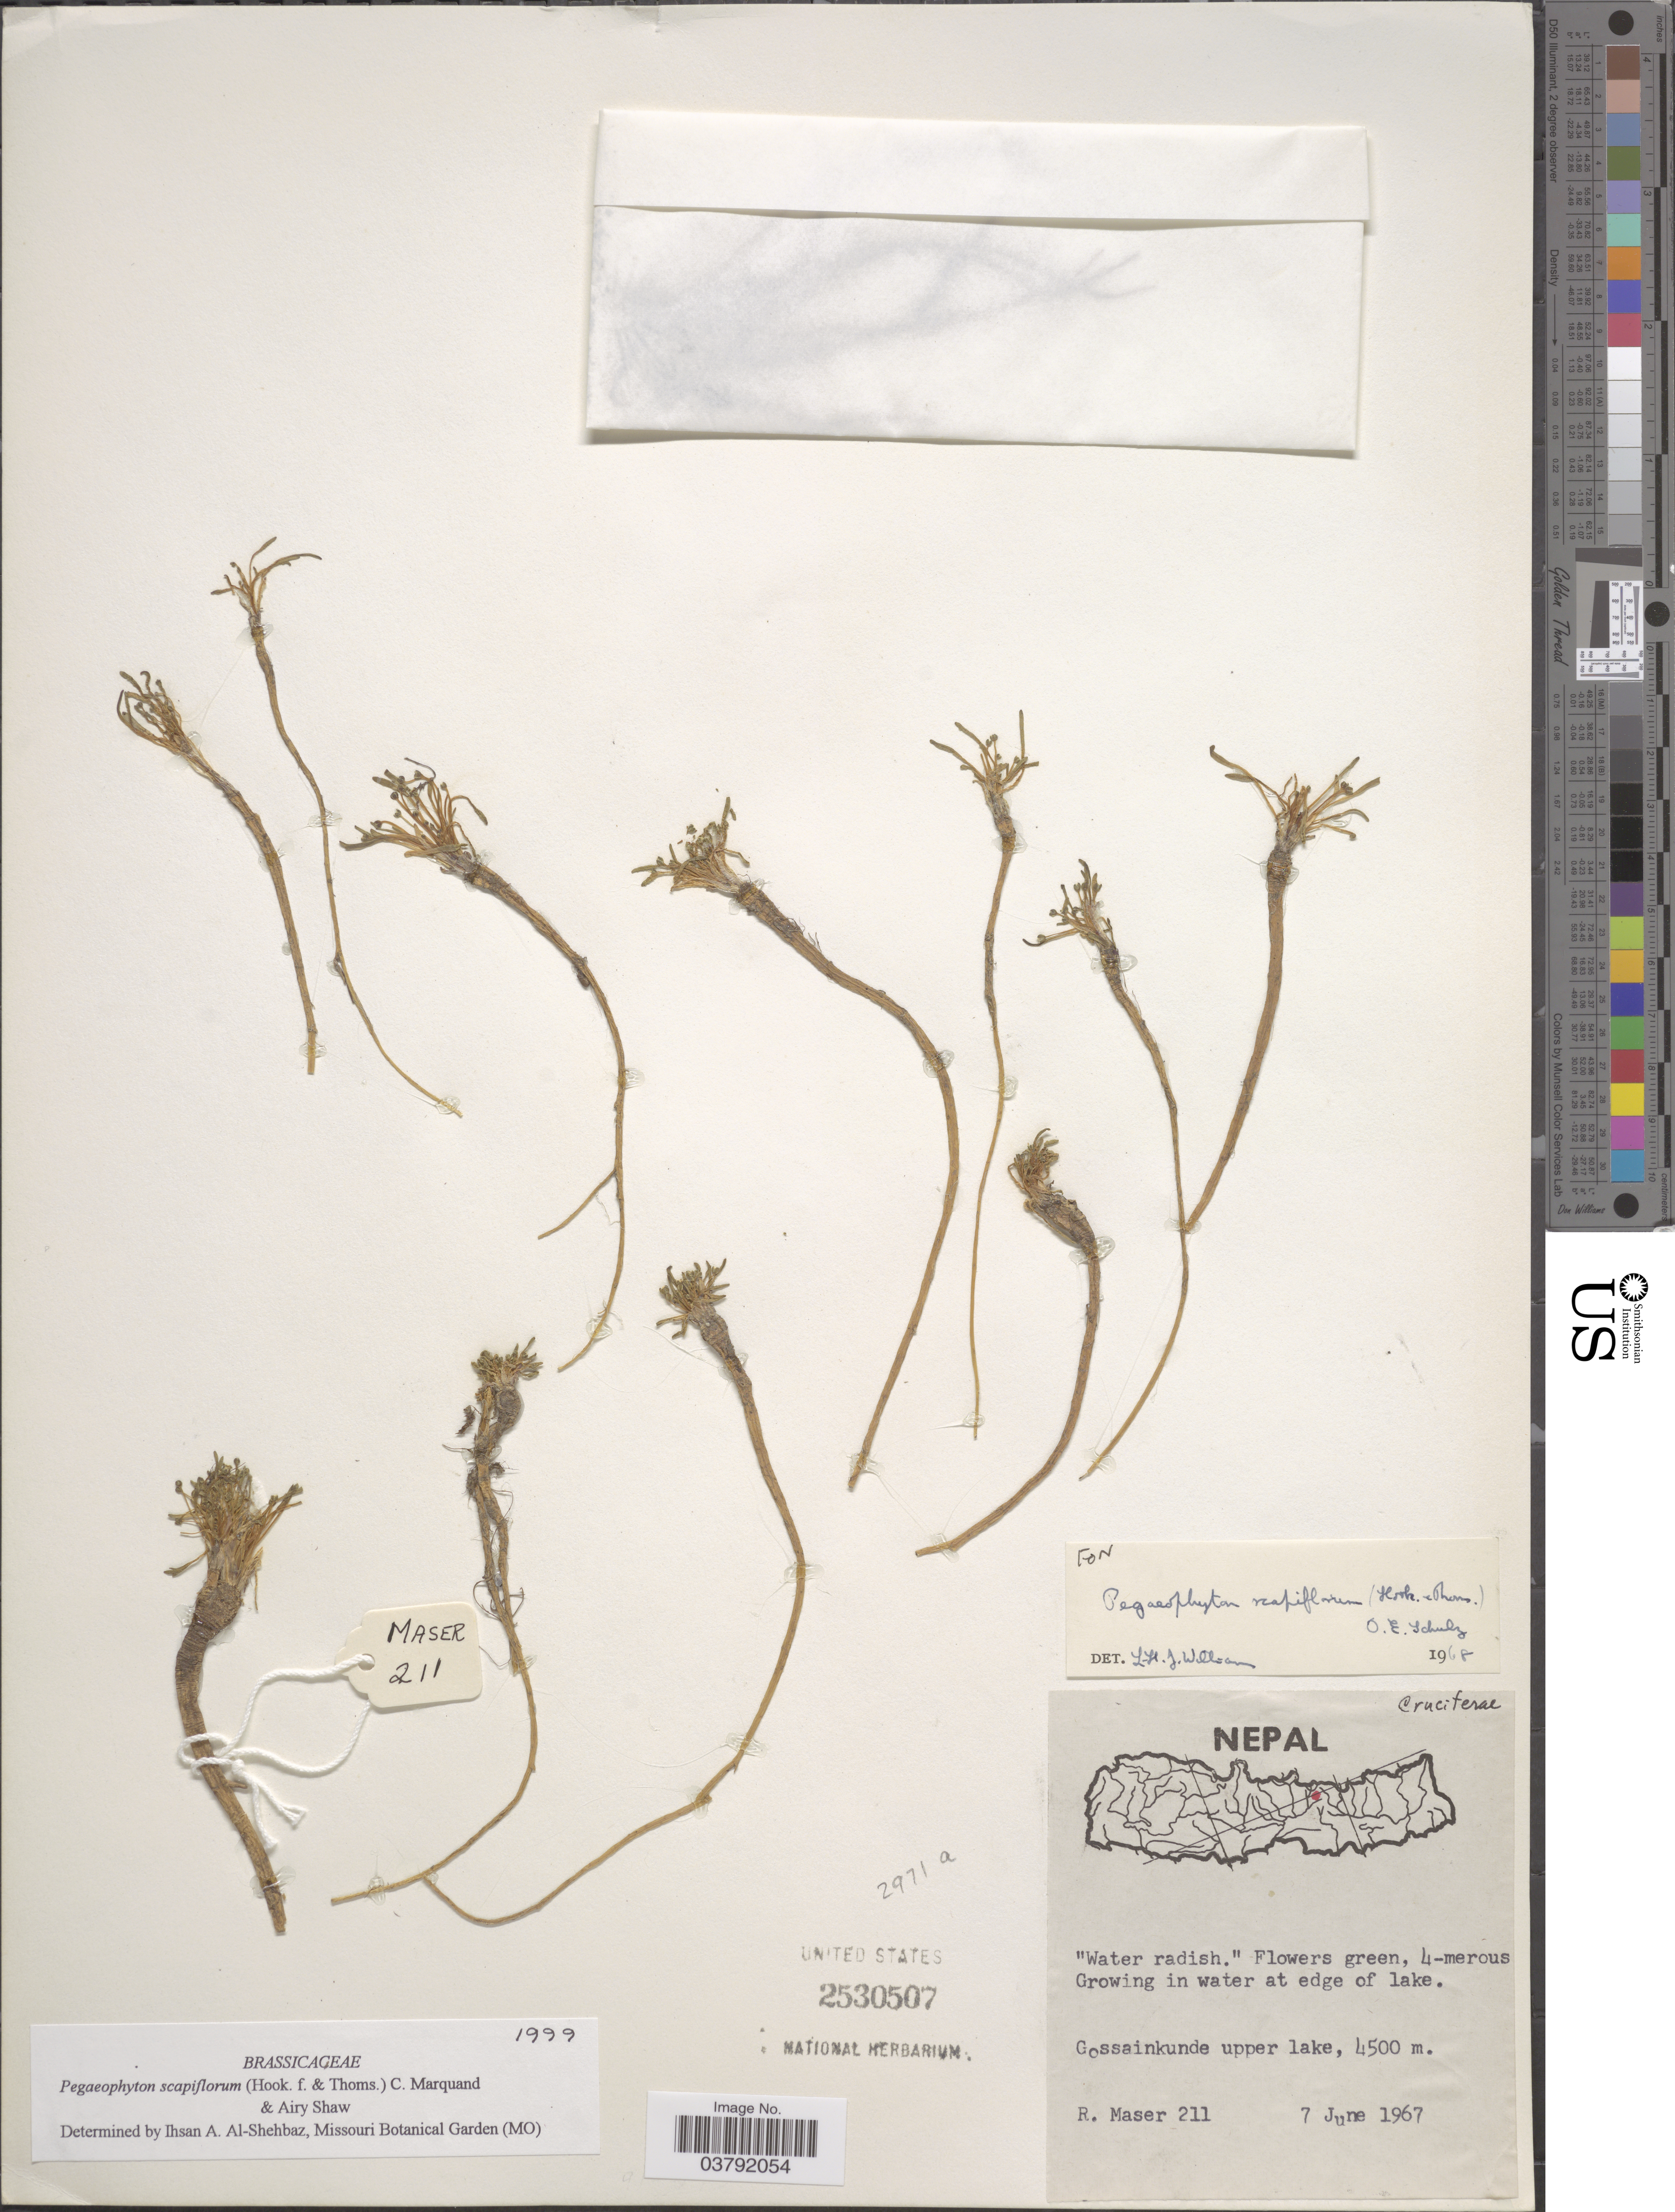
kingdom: Plantae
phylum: Tracheophyta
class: Magnoliopsida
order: Brassicales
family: Brassicaceae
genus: Pegaeophyton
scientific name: Pegaeophyton scapiflorum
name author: (Hook. f. & Thomson) C. Marquand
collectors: R. Maser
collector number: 211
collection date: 1967-06-07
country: Nepal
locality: Gossainkunde upper lake.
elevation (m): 4500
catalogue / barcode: US 2530507